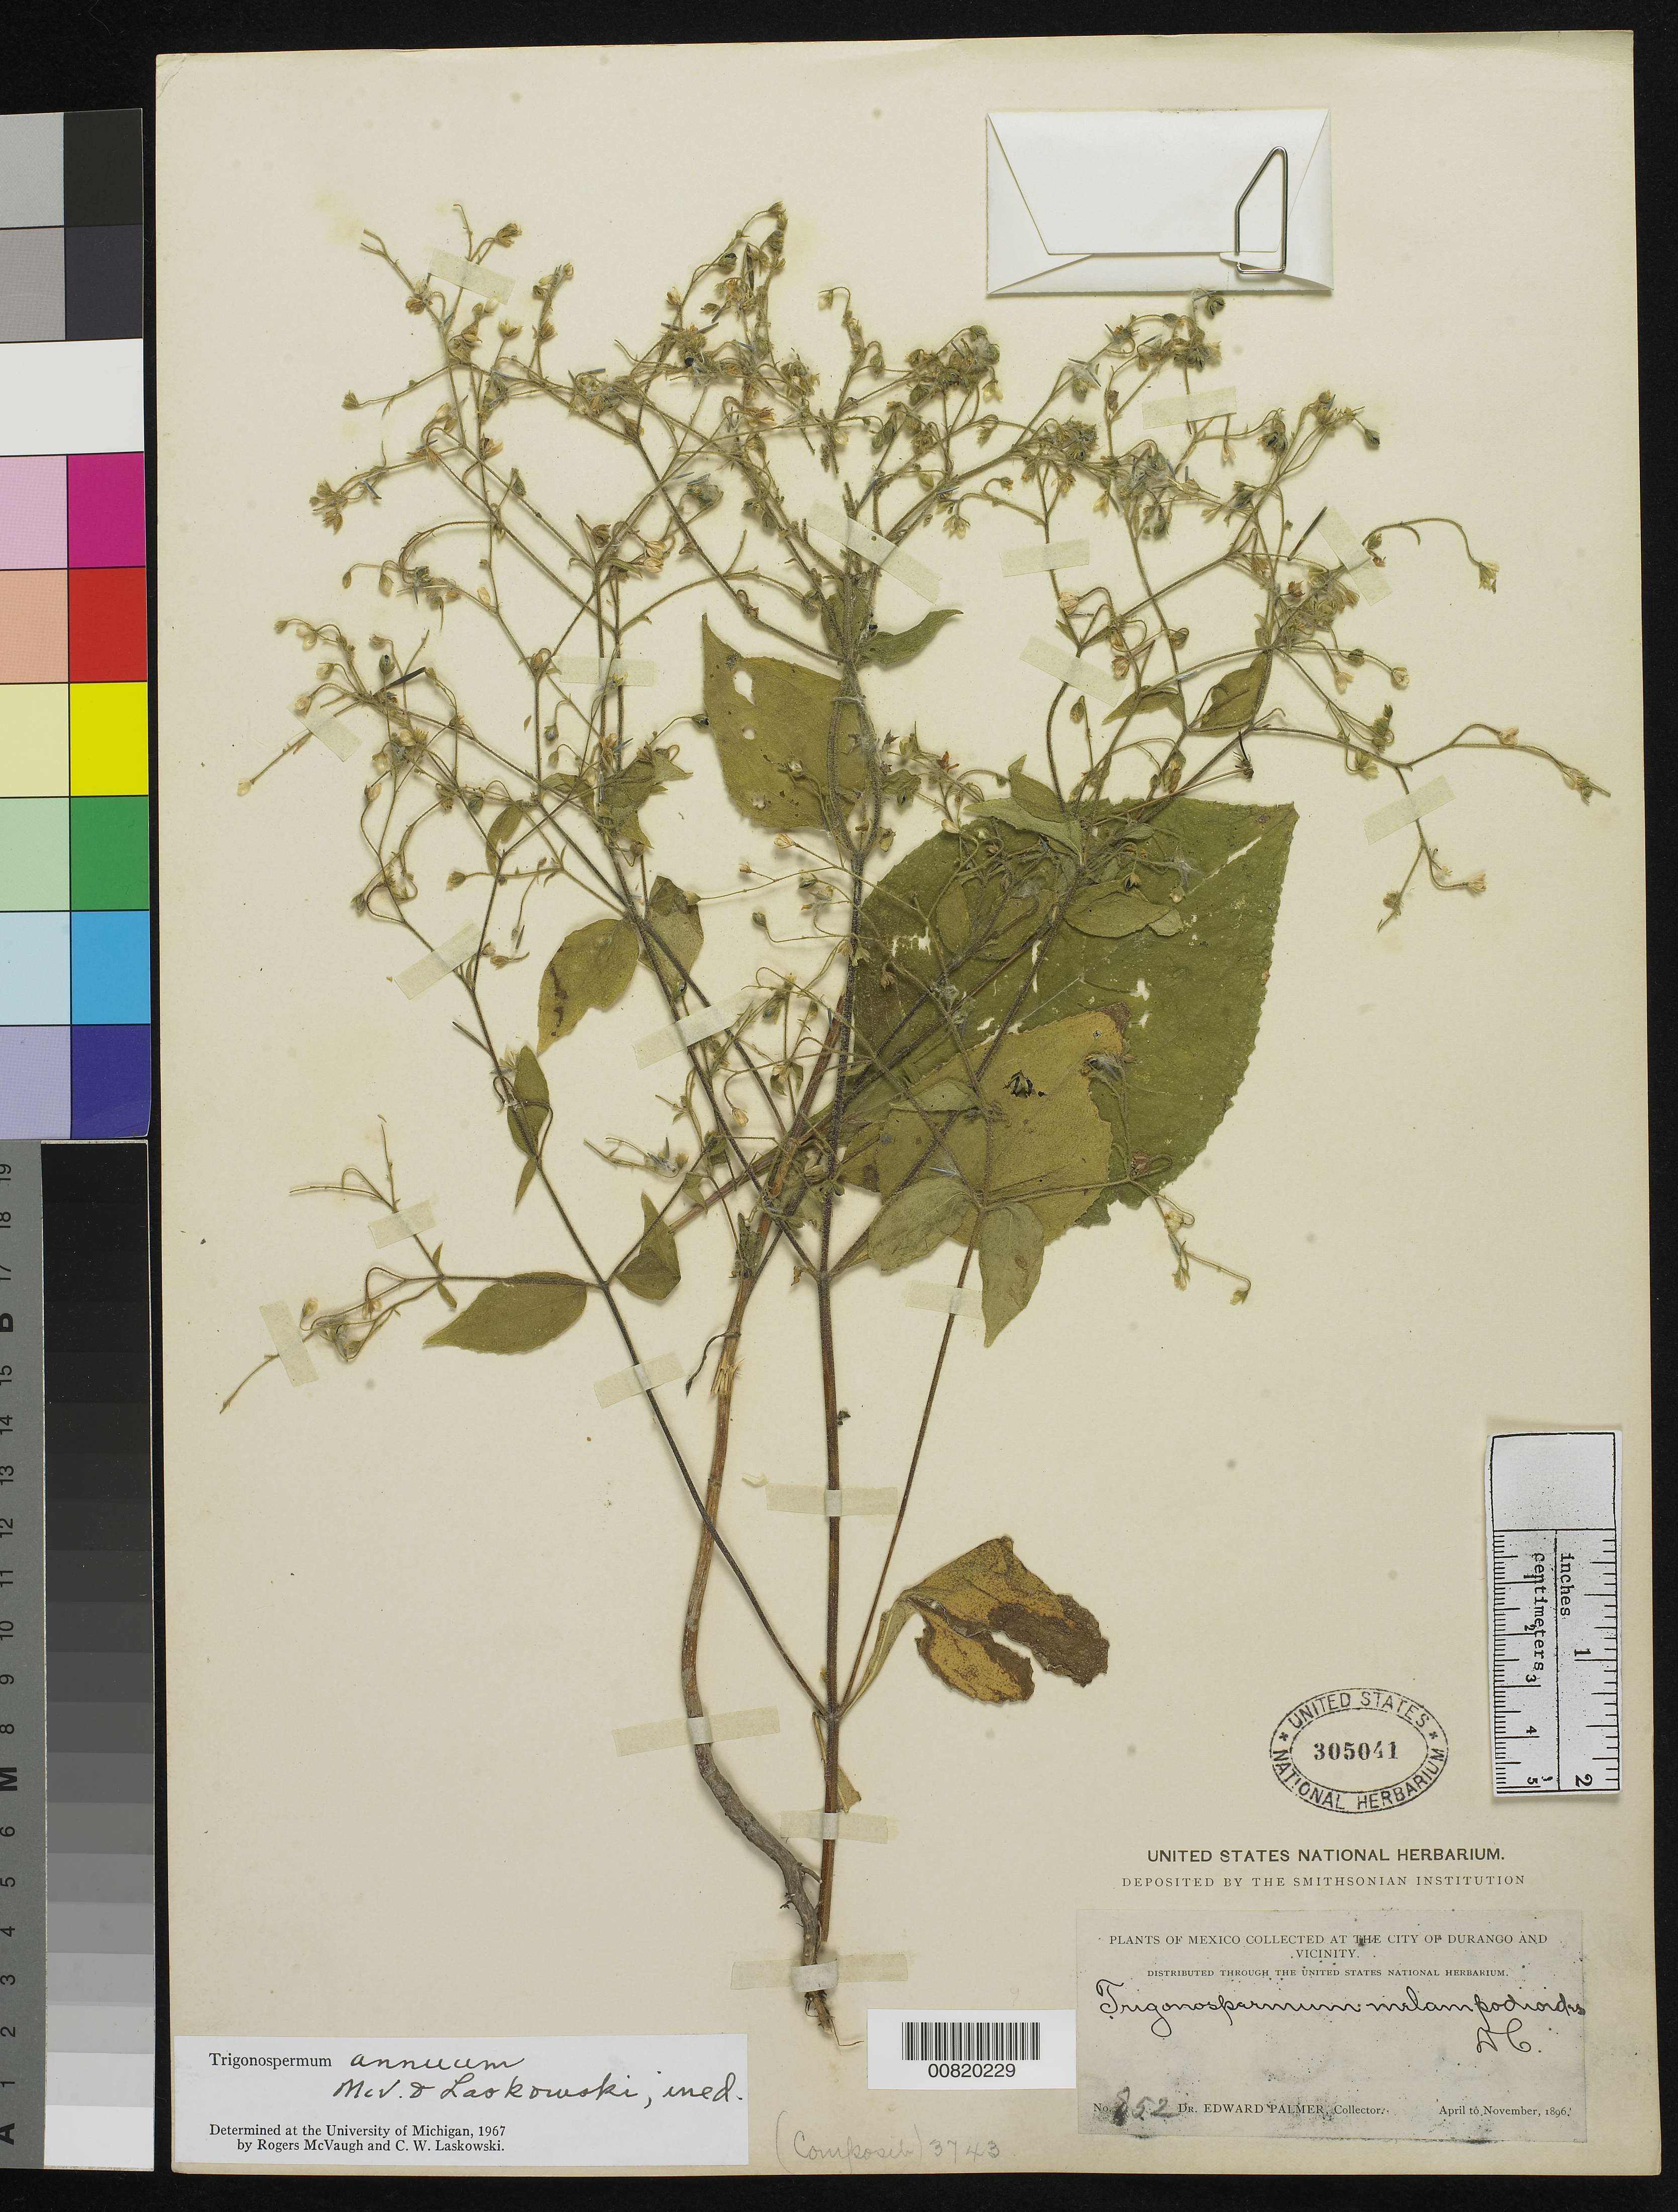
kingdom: Plantae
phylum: Tracheophyta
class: Magnoliopsida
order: Asterales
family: Asteraceae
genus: Trigonospermum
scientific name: Trigonospermum annuum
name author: McVaugh & Laskowski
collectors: E. Palmer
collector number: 852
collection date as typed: Apr 1896 to -- Nov 1896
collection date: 1896-04/1896-11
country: Mexico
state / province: Durango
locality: City of Durango and vicinity.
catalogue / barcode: US 305041